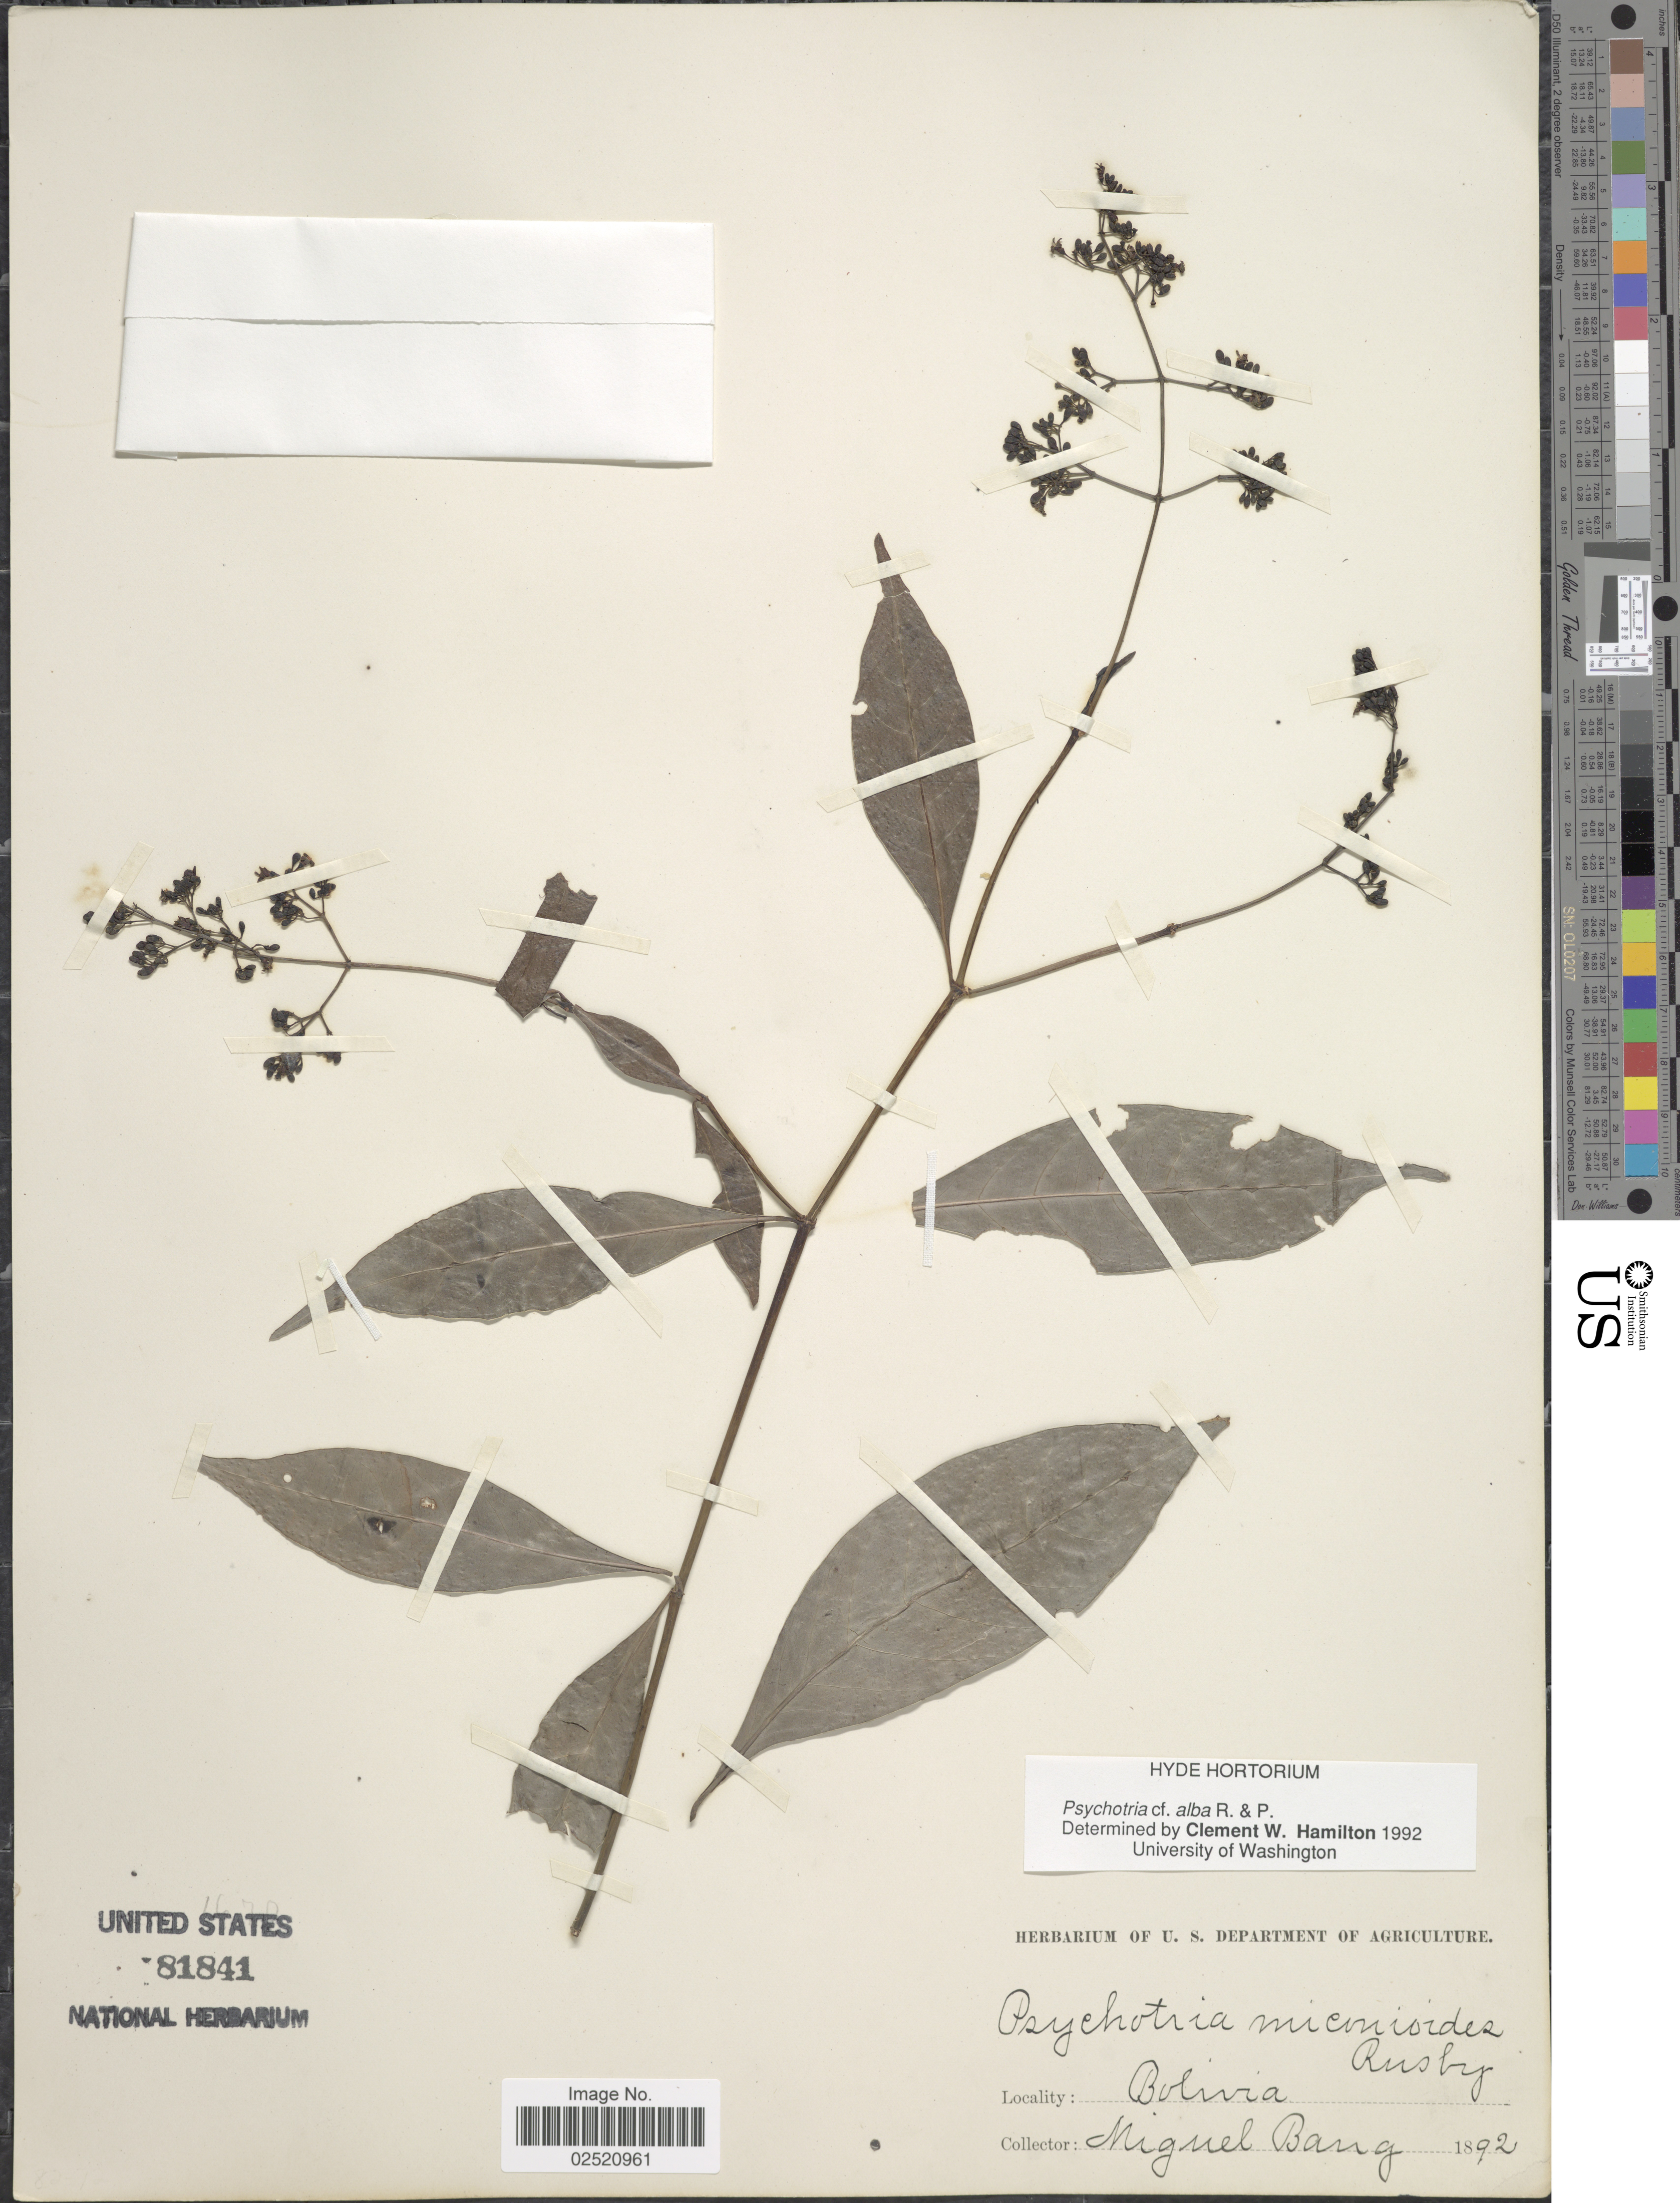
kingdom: Plantae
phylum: Tracheophyta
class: Magnoliopsida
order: Gentianales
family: Rubiaceae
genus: Psychotria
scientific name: Psychotria alba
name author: Ruiz & Pav.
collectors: M. Bang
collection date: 1892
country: Bolivia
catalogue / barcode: US 81841